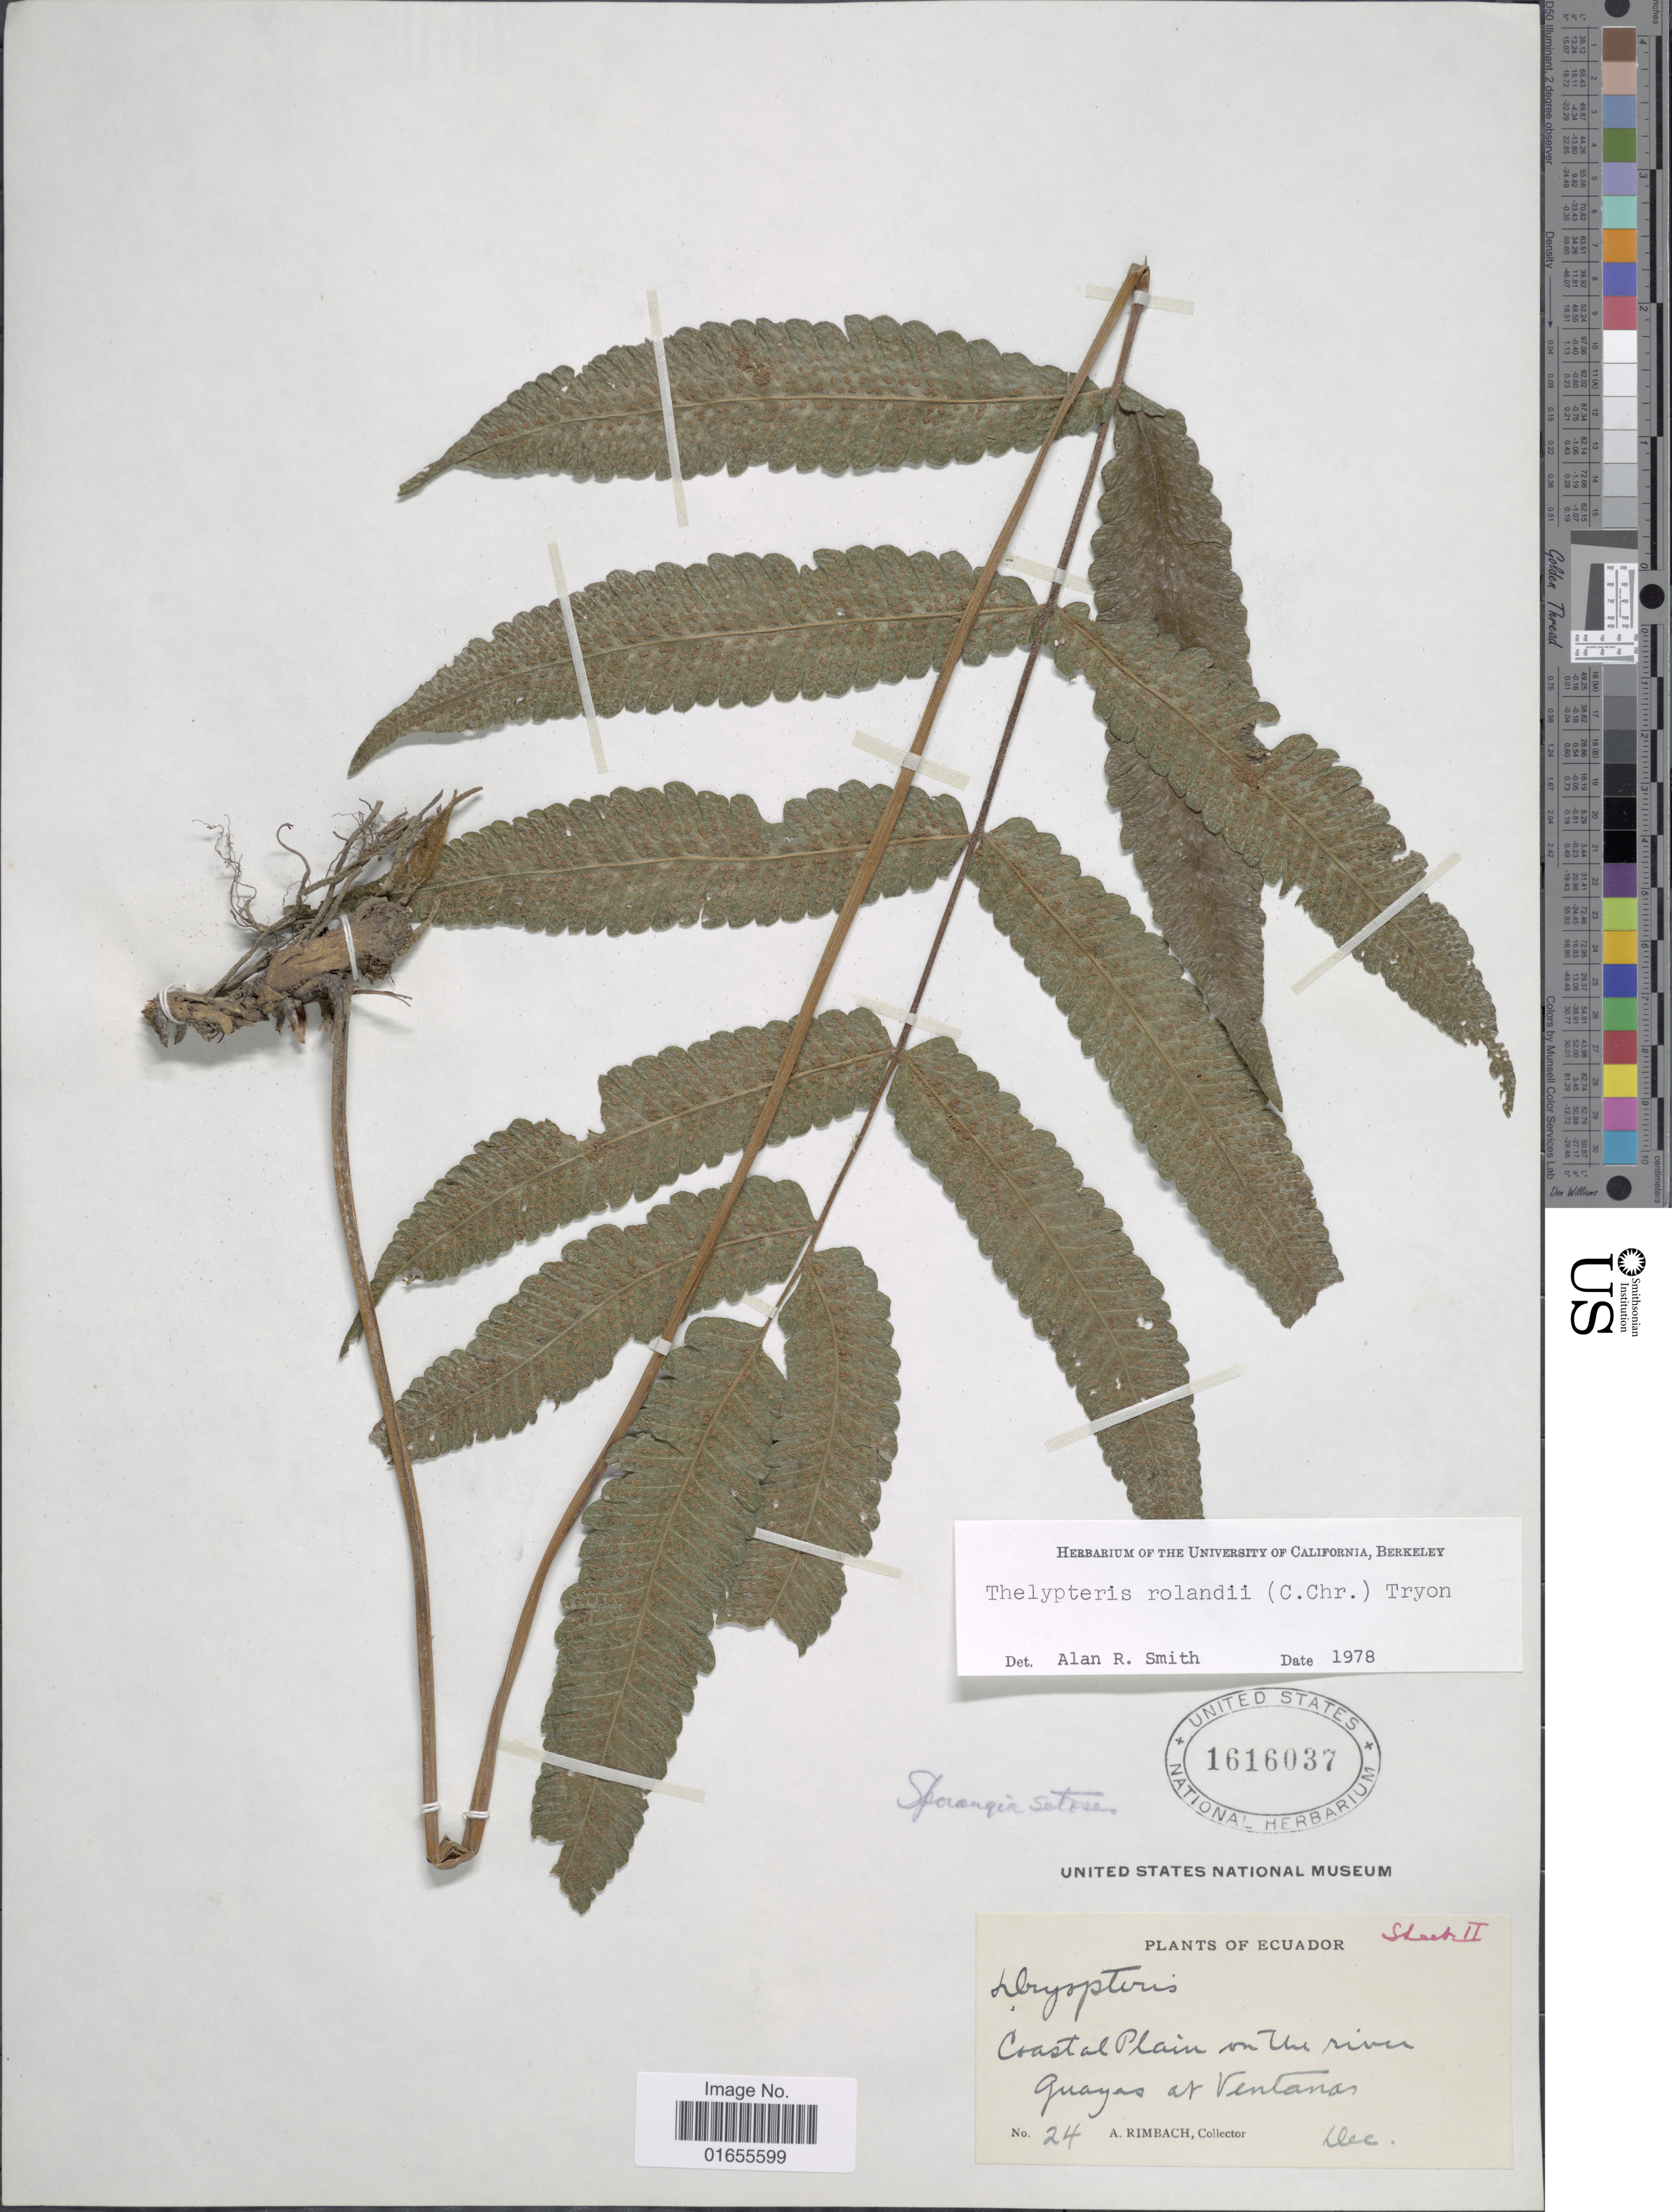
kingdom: Plantae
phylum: Tracheophyta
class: Polypodiopsida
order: Polypodiales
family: Thelypteridaceae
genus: Goniopteris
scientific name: Goniopteris rolandii (C. Chr.) comb. nov., ined 2015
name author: (C. Chr.)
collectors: A. Rimbach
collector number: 24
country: Ecuador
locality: Coastal Plain on the river, Guayas at Ventanas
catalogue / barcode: US 1616037